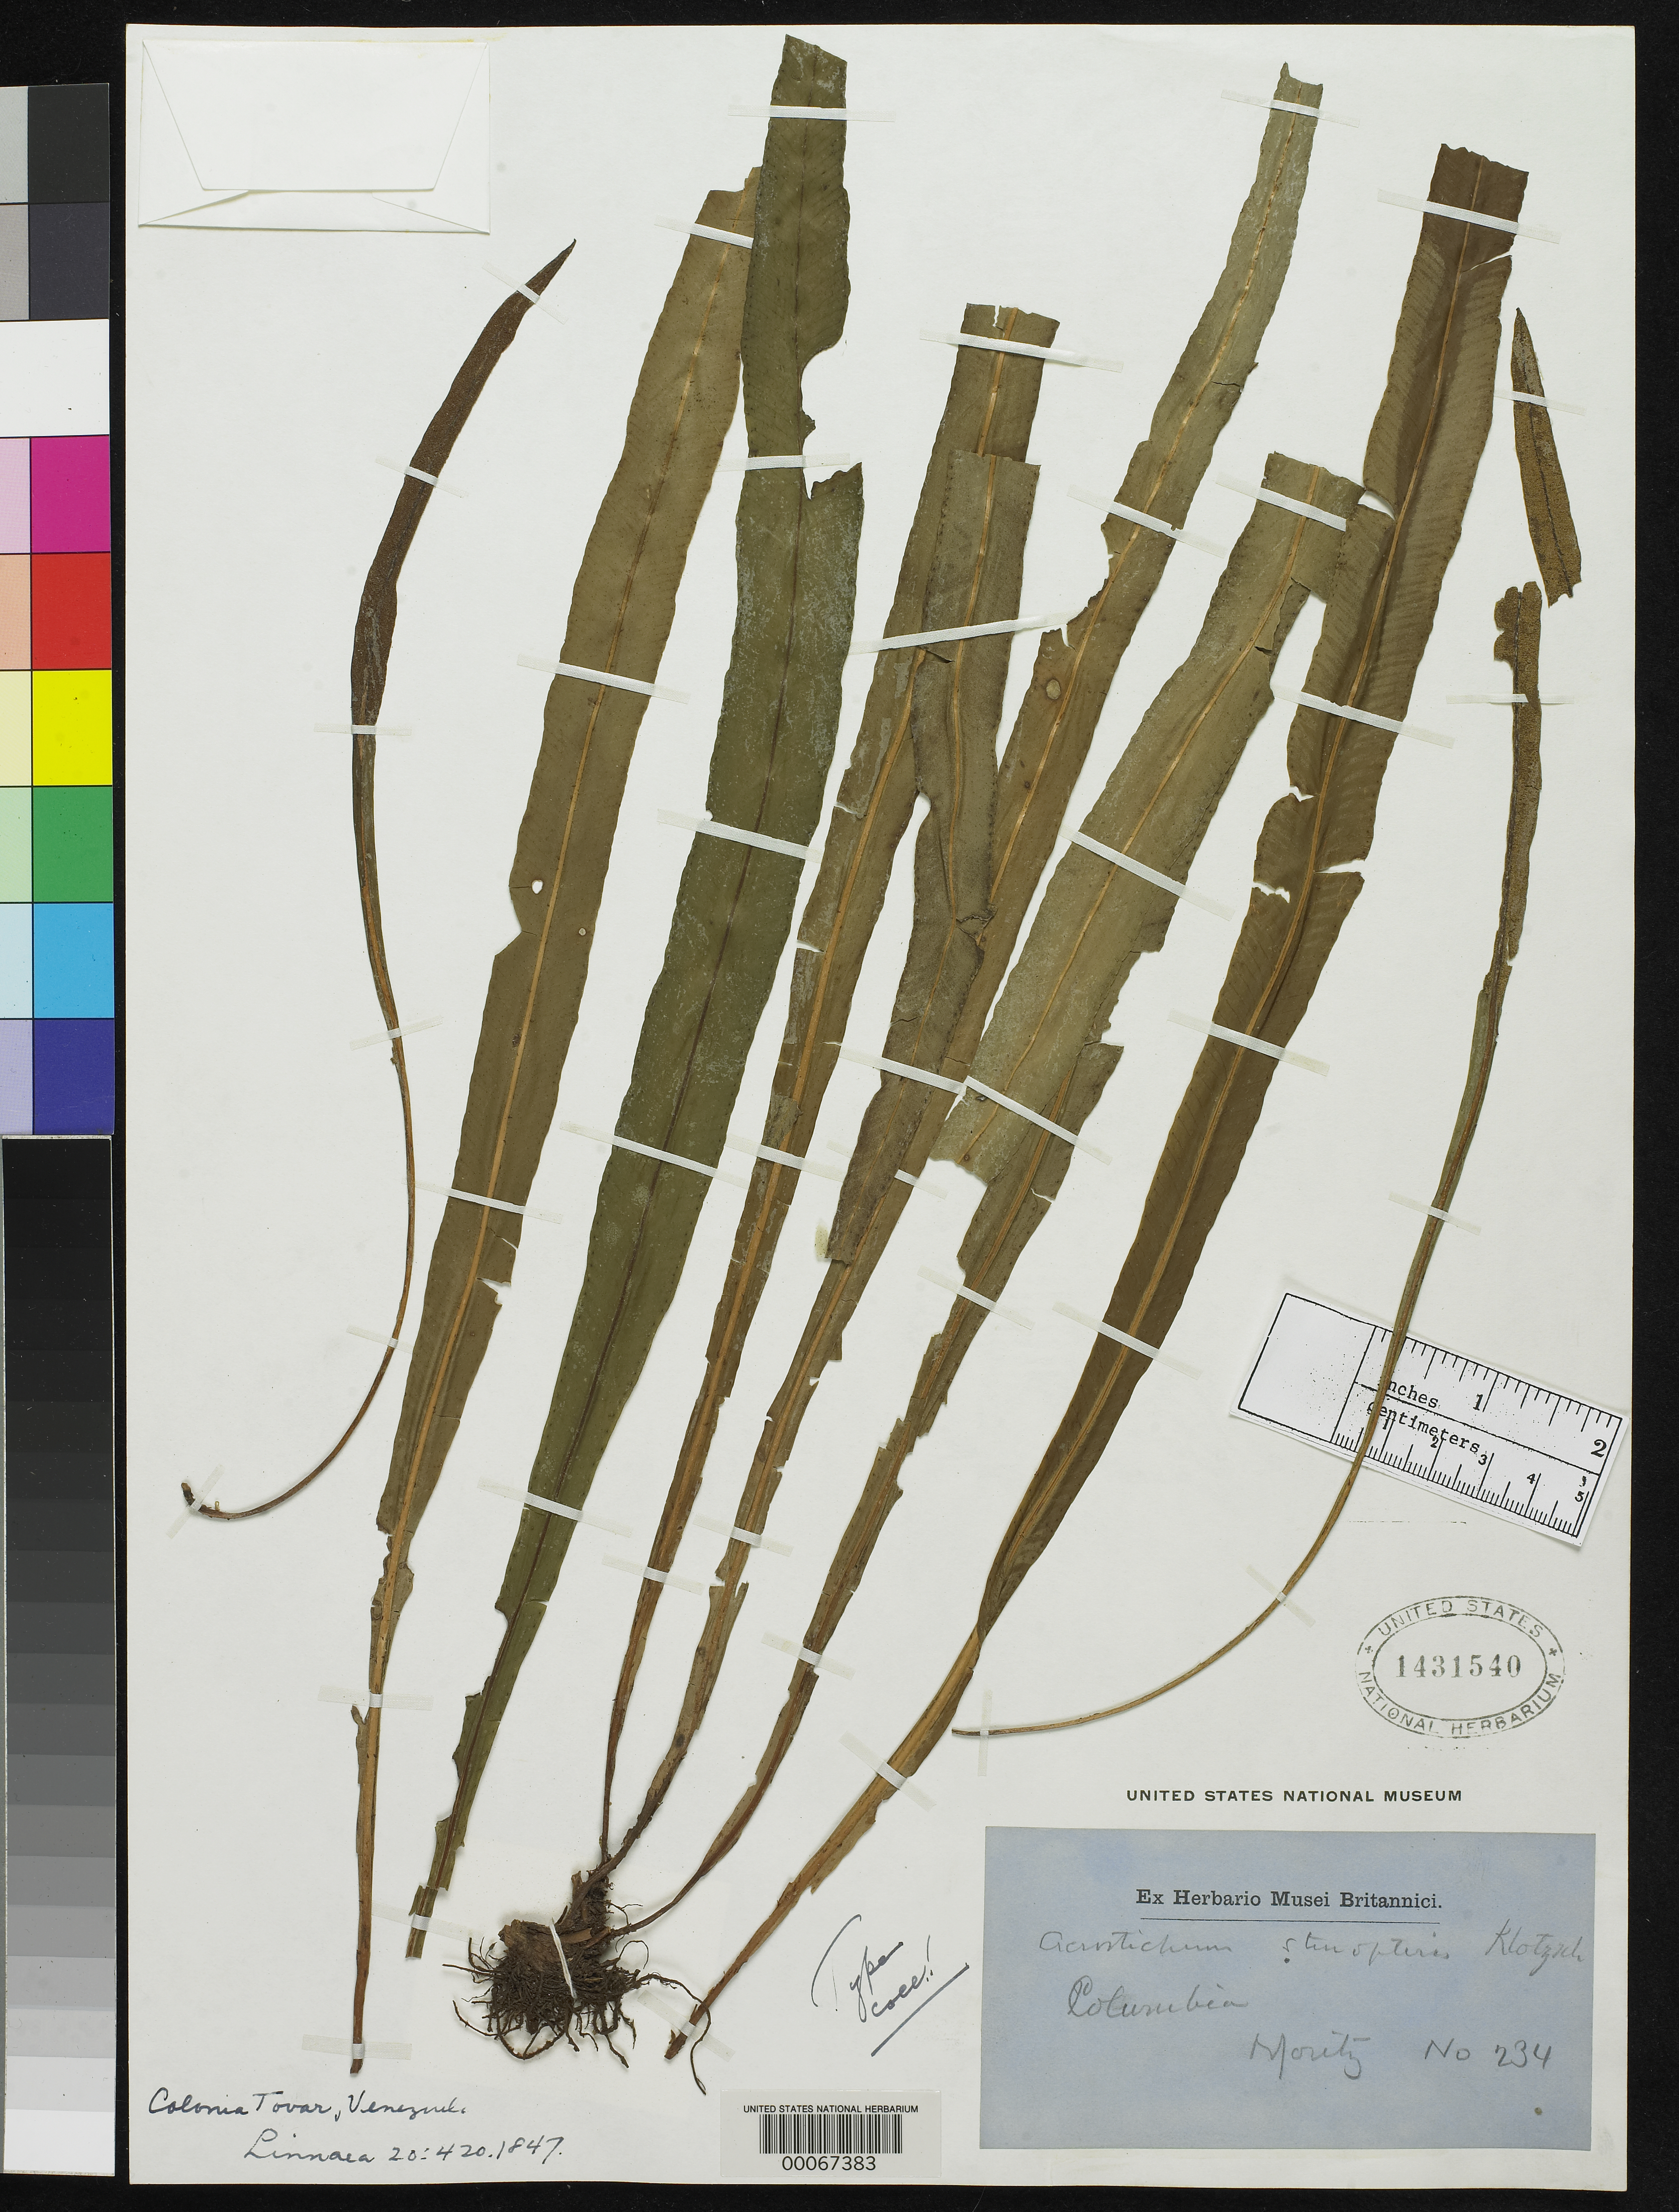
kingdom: Plantae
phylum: Tracheophyta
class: Polypodiopsida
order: Polypodiales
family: Pteridaceae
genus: Acrostichum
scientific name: Acrostichum stenopteris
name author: Klotzsch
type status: Type Collection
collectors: A. Moritz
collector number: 234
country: Colombia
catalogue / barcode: US 1431540